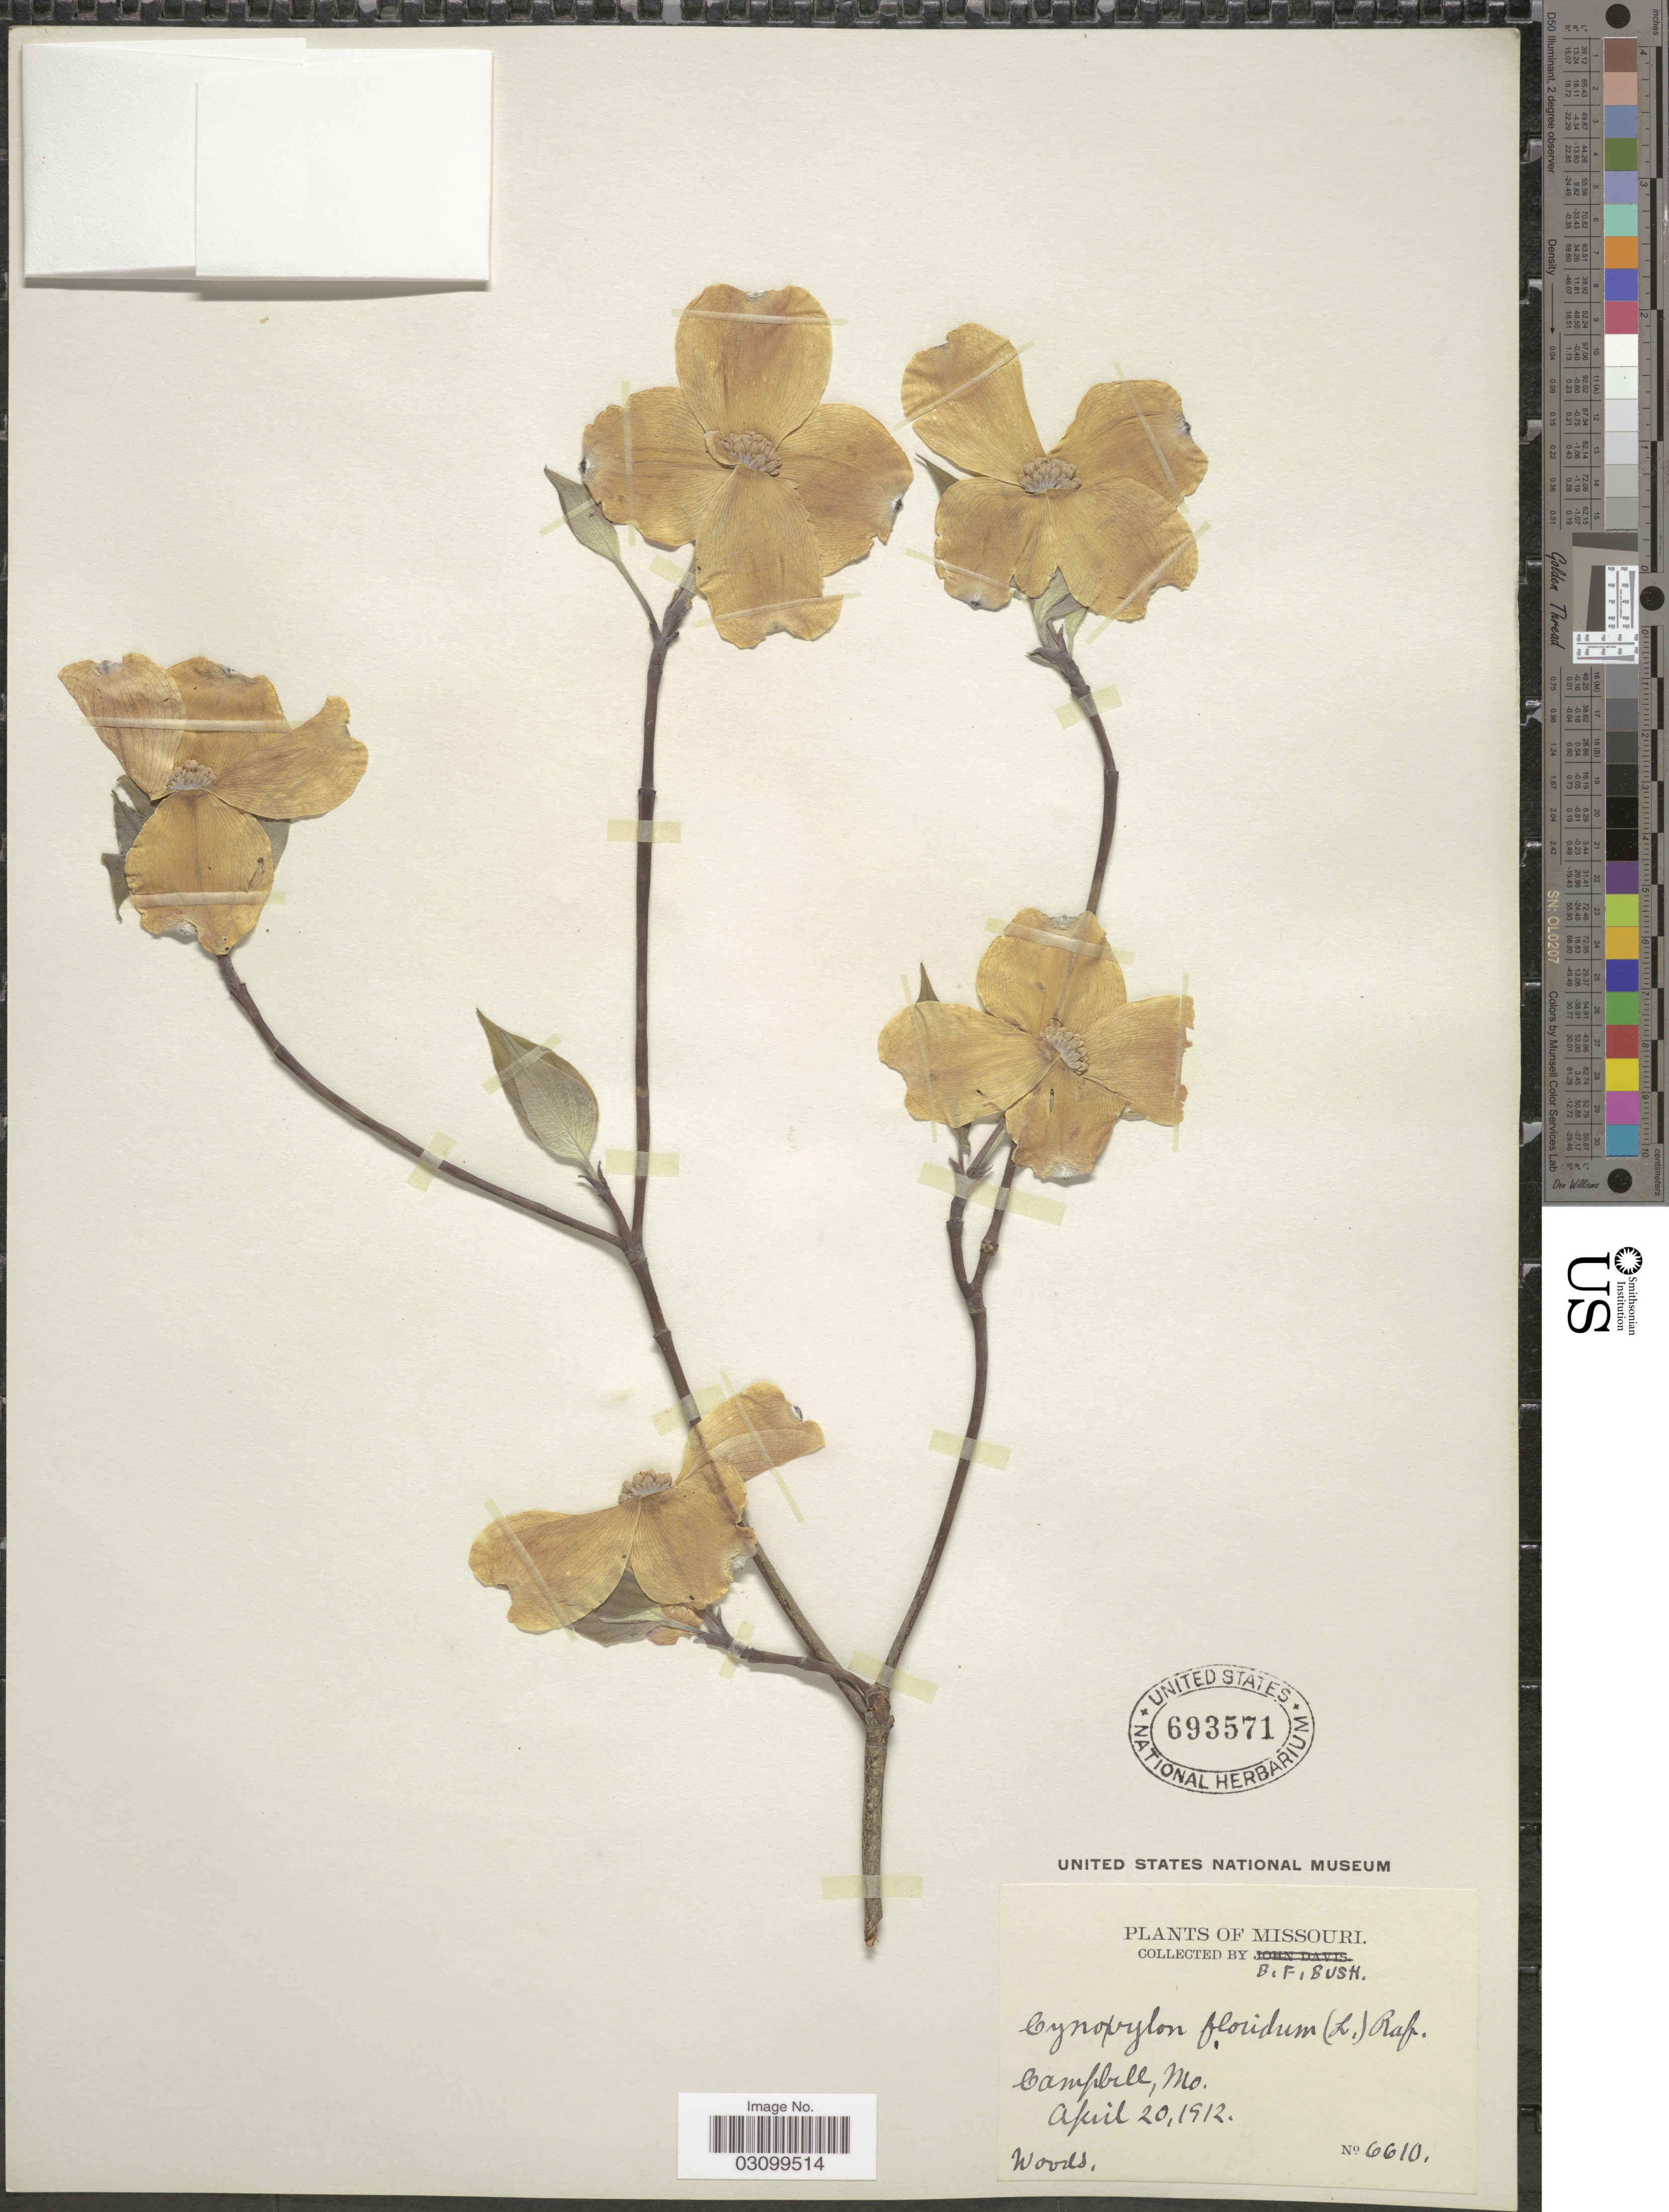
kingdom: Plantae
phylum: Tracheophyta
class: Magnoliopsida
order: Cornales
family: Cornaceae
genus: Cornus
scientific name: Cornus florida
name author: L.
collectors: B. F. Bush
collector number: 6610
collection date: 1912-04-20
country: United States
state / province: Missouri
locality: Campbell.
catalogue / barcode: US 693571